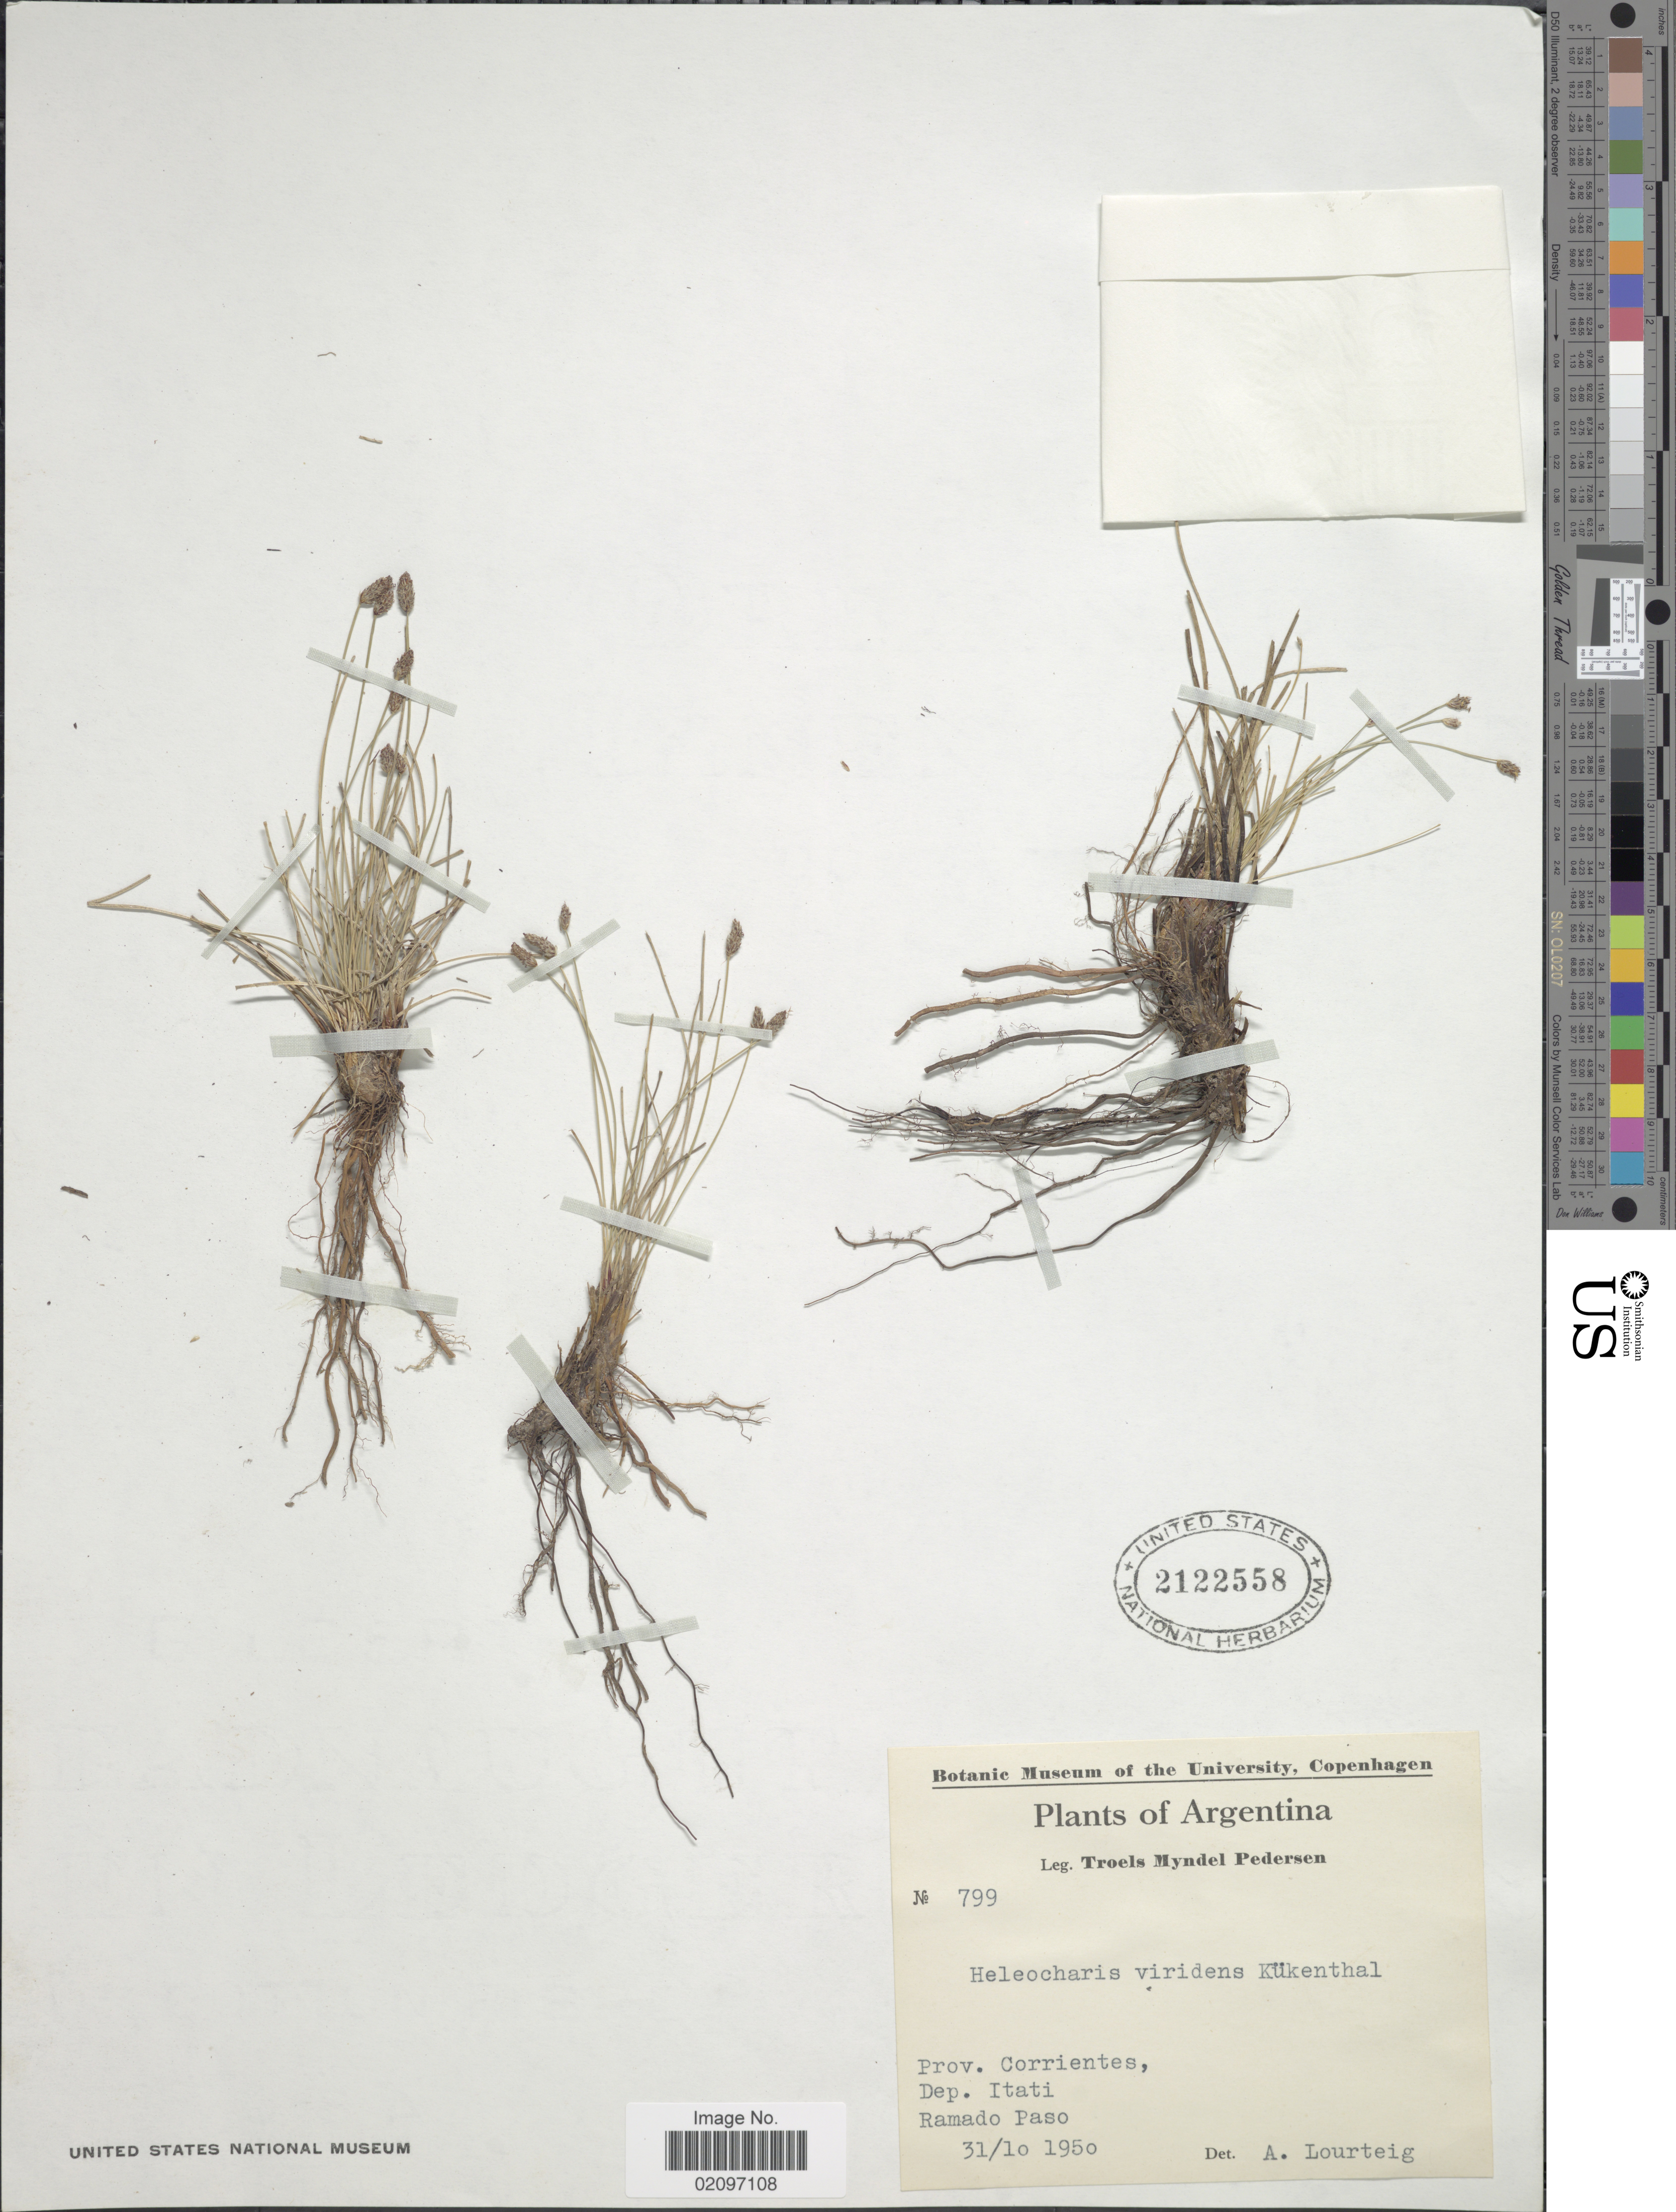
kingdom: Plantae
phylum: Tracheophyta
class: Liliopsida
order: Poales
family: Cyperaceae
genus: Eleocharis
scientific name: Eleocharis viridans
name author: Kük. ex Osten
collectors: T. Pederson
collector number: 799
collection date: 1950-10-31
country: Argentina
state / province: Corrientes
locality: Dep. Itati, Ramado Paso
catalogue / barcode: US 2122558